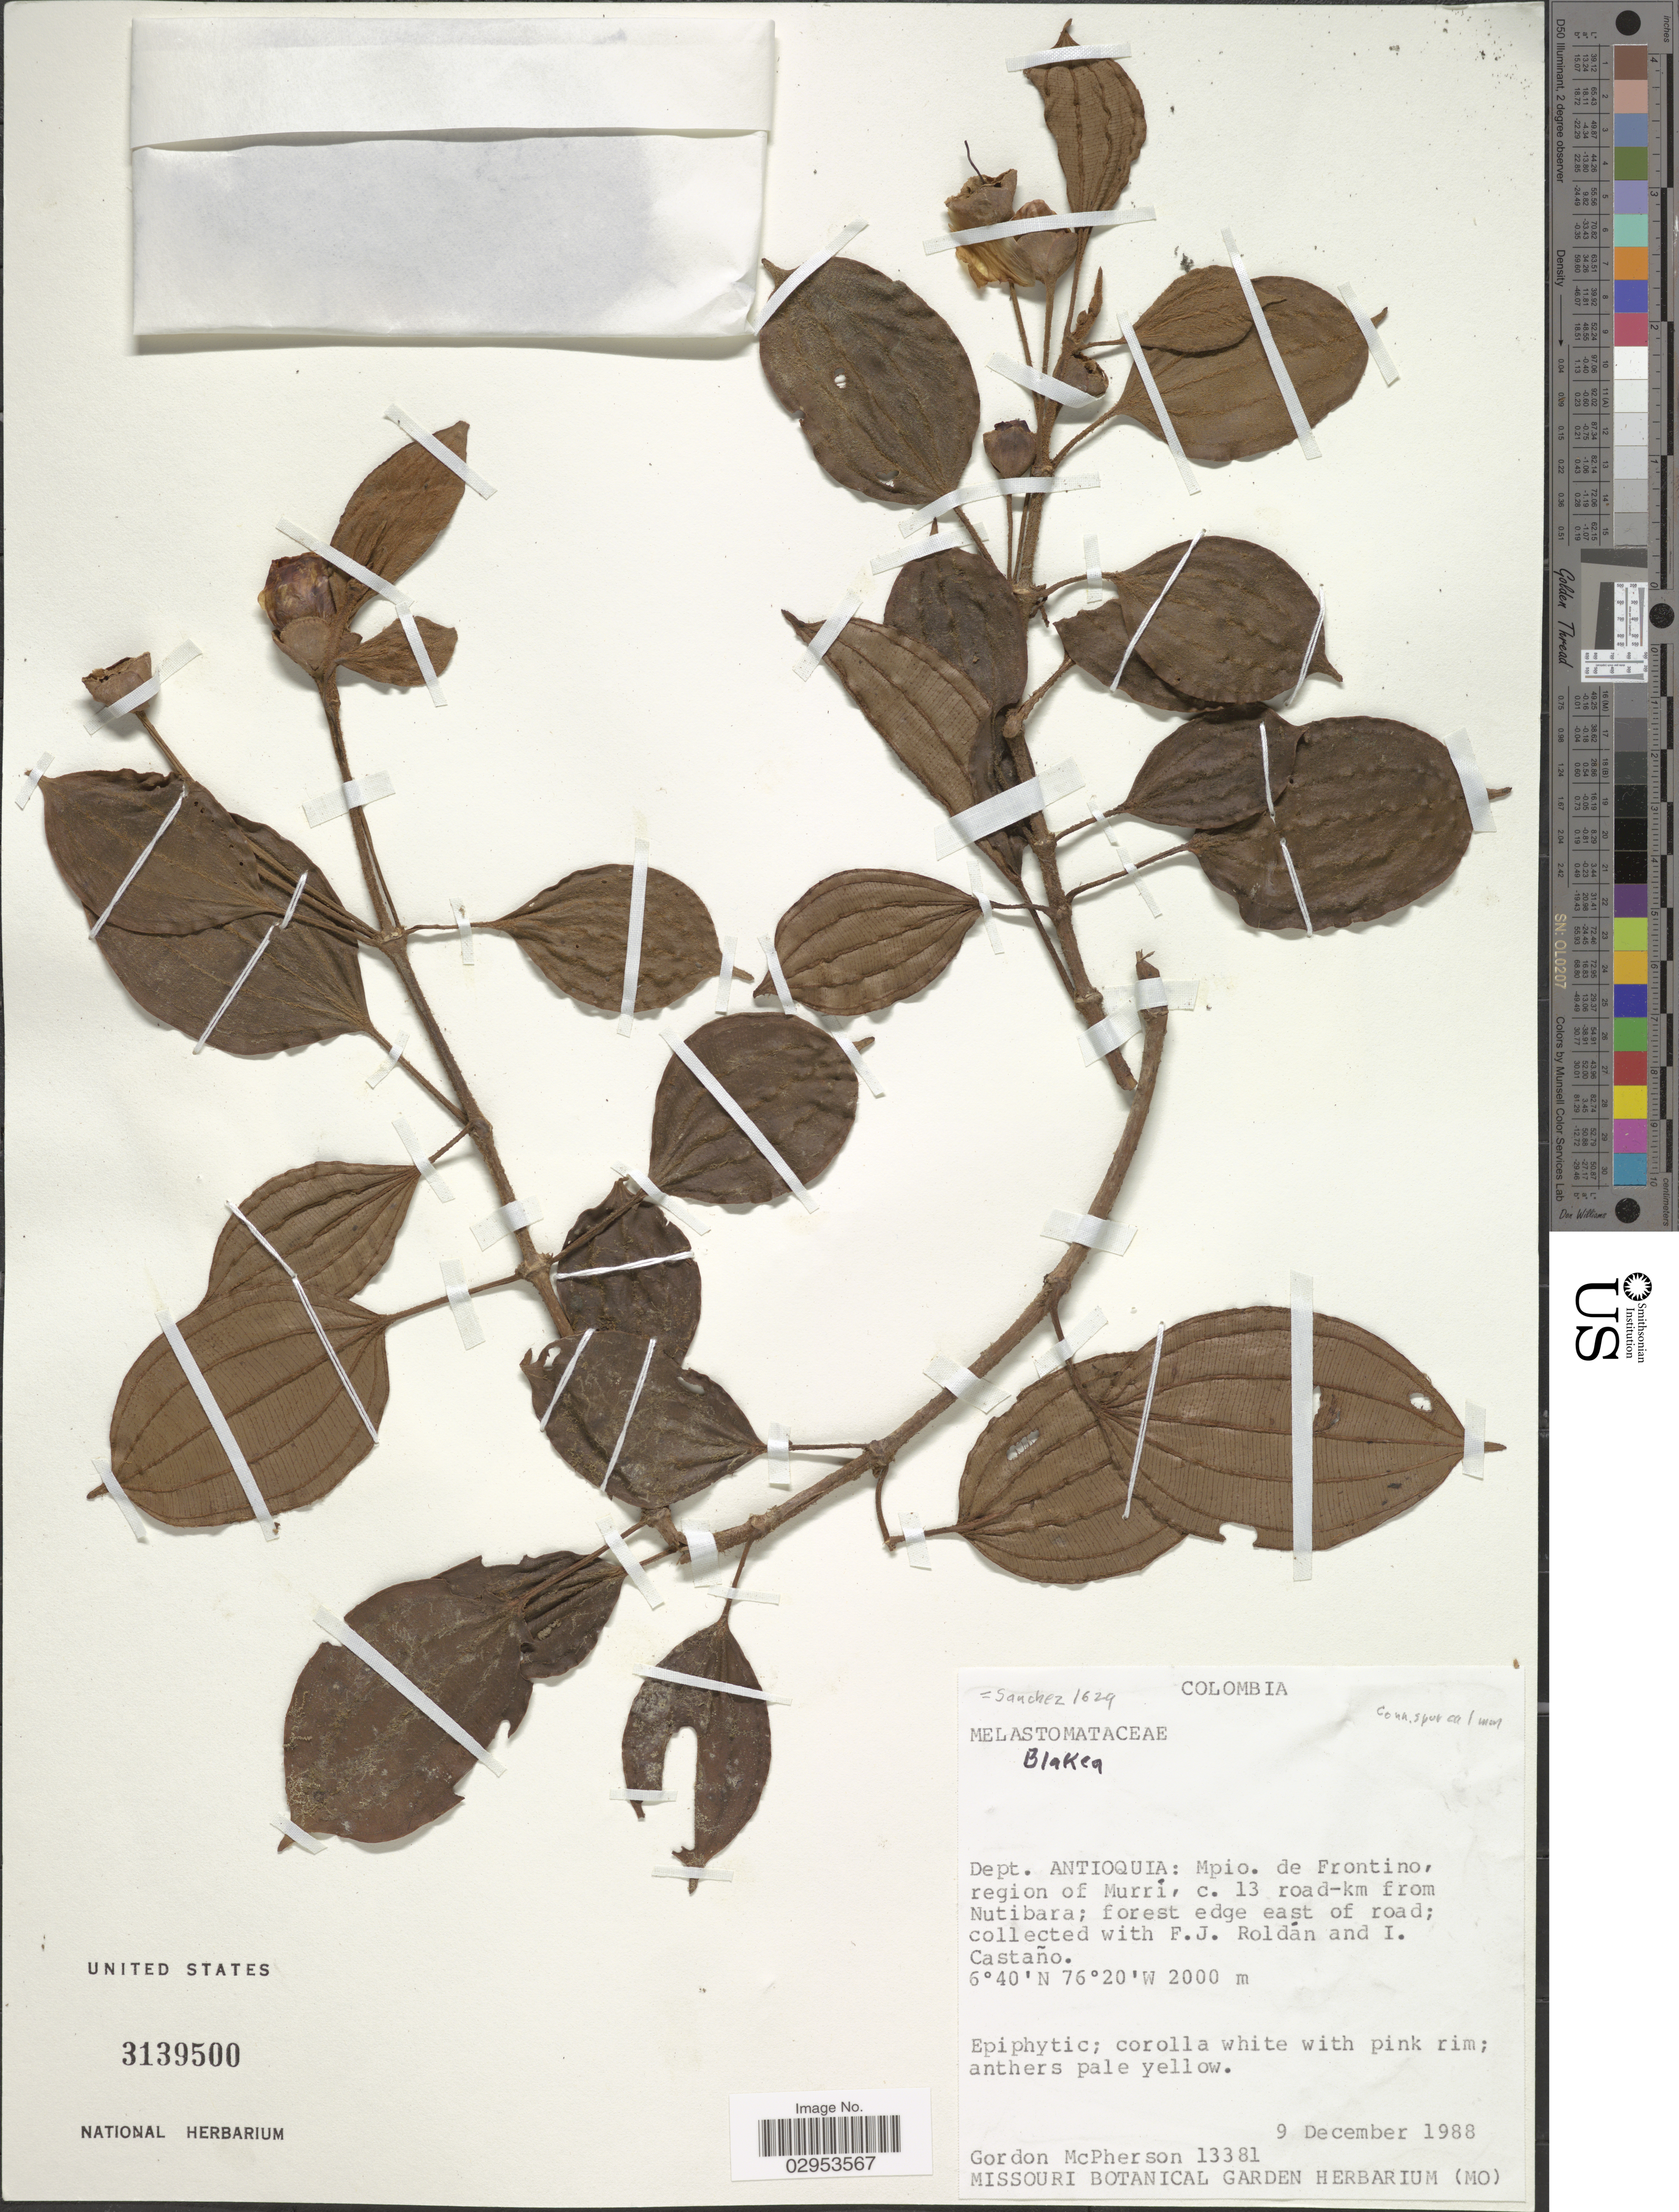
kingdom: Plantae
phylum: Tracheophyta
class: Magnoliopsida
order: Myrtales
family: Melastomataceae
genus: Blakea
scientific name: Blakea sp.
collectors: G. McPherson, F. J. Roldán & I. Castaño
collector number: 13381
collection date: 1988-12-09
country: Colombia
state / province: Antioquia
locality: Dept. Antioquia: Mpio. de Frontino, region of Murrí, c. 13 road-km from Nutibara.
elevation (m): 2000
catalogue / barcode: US 3139500